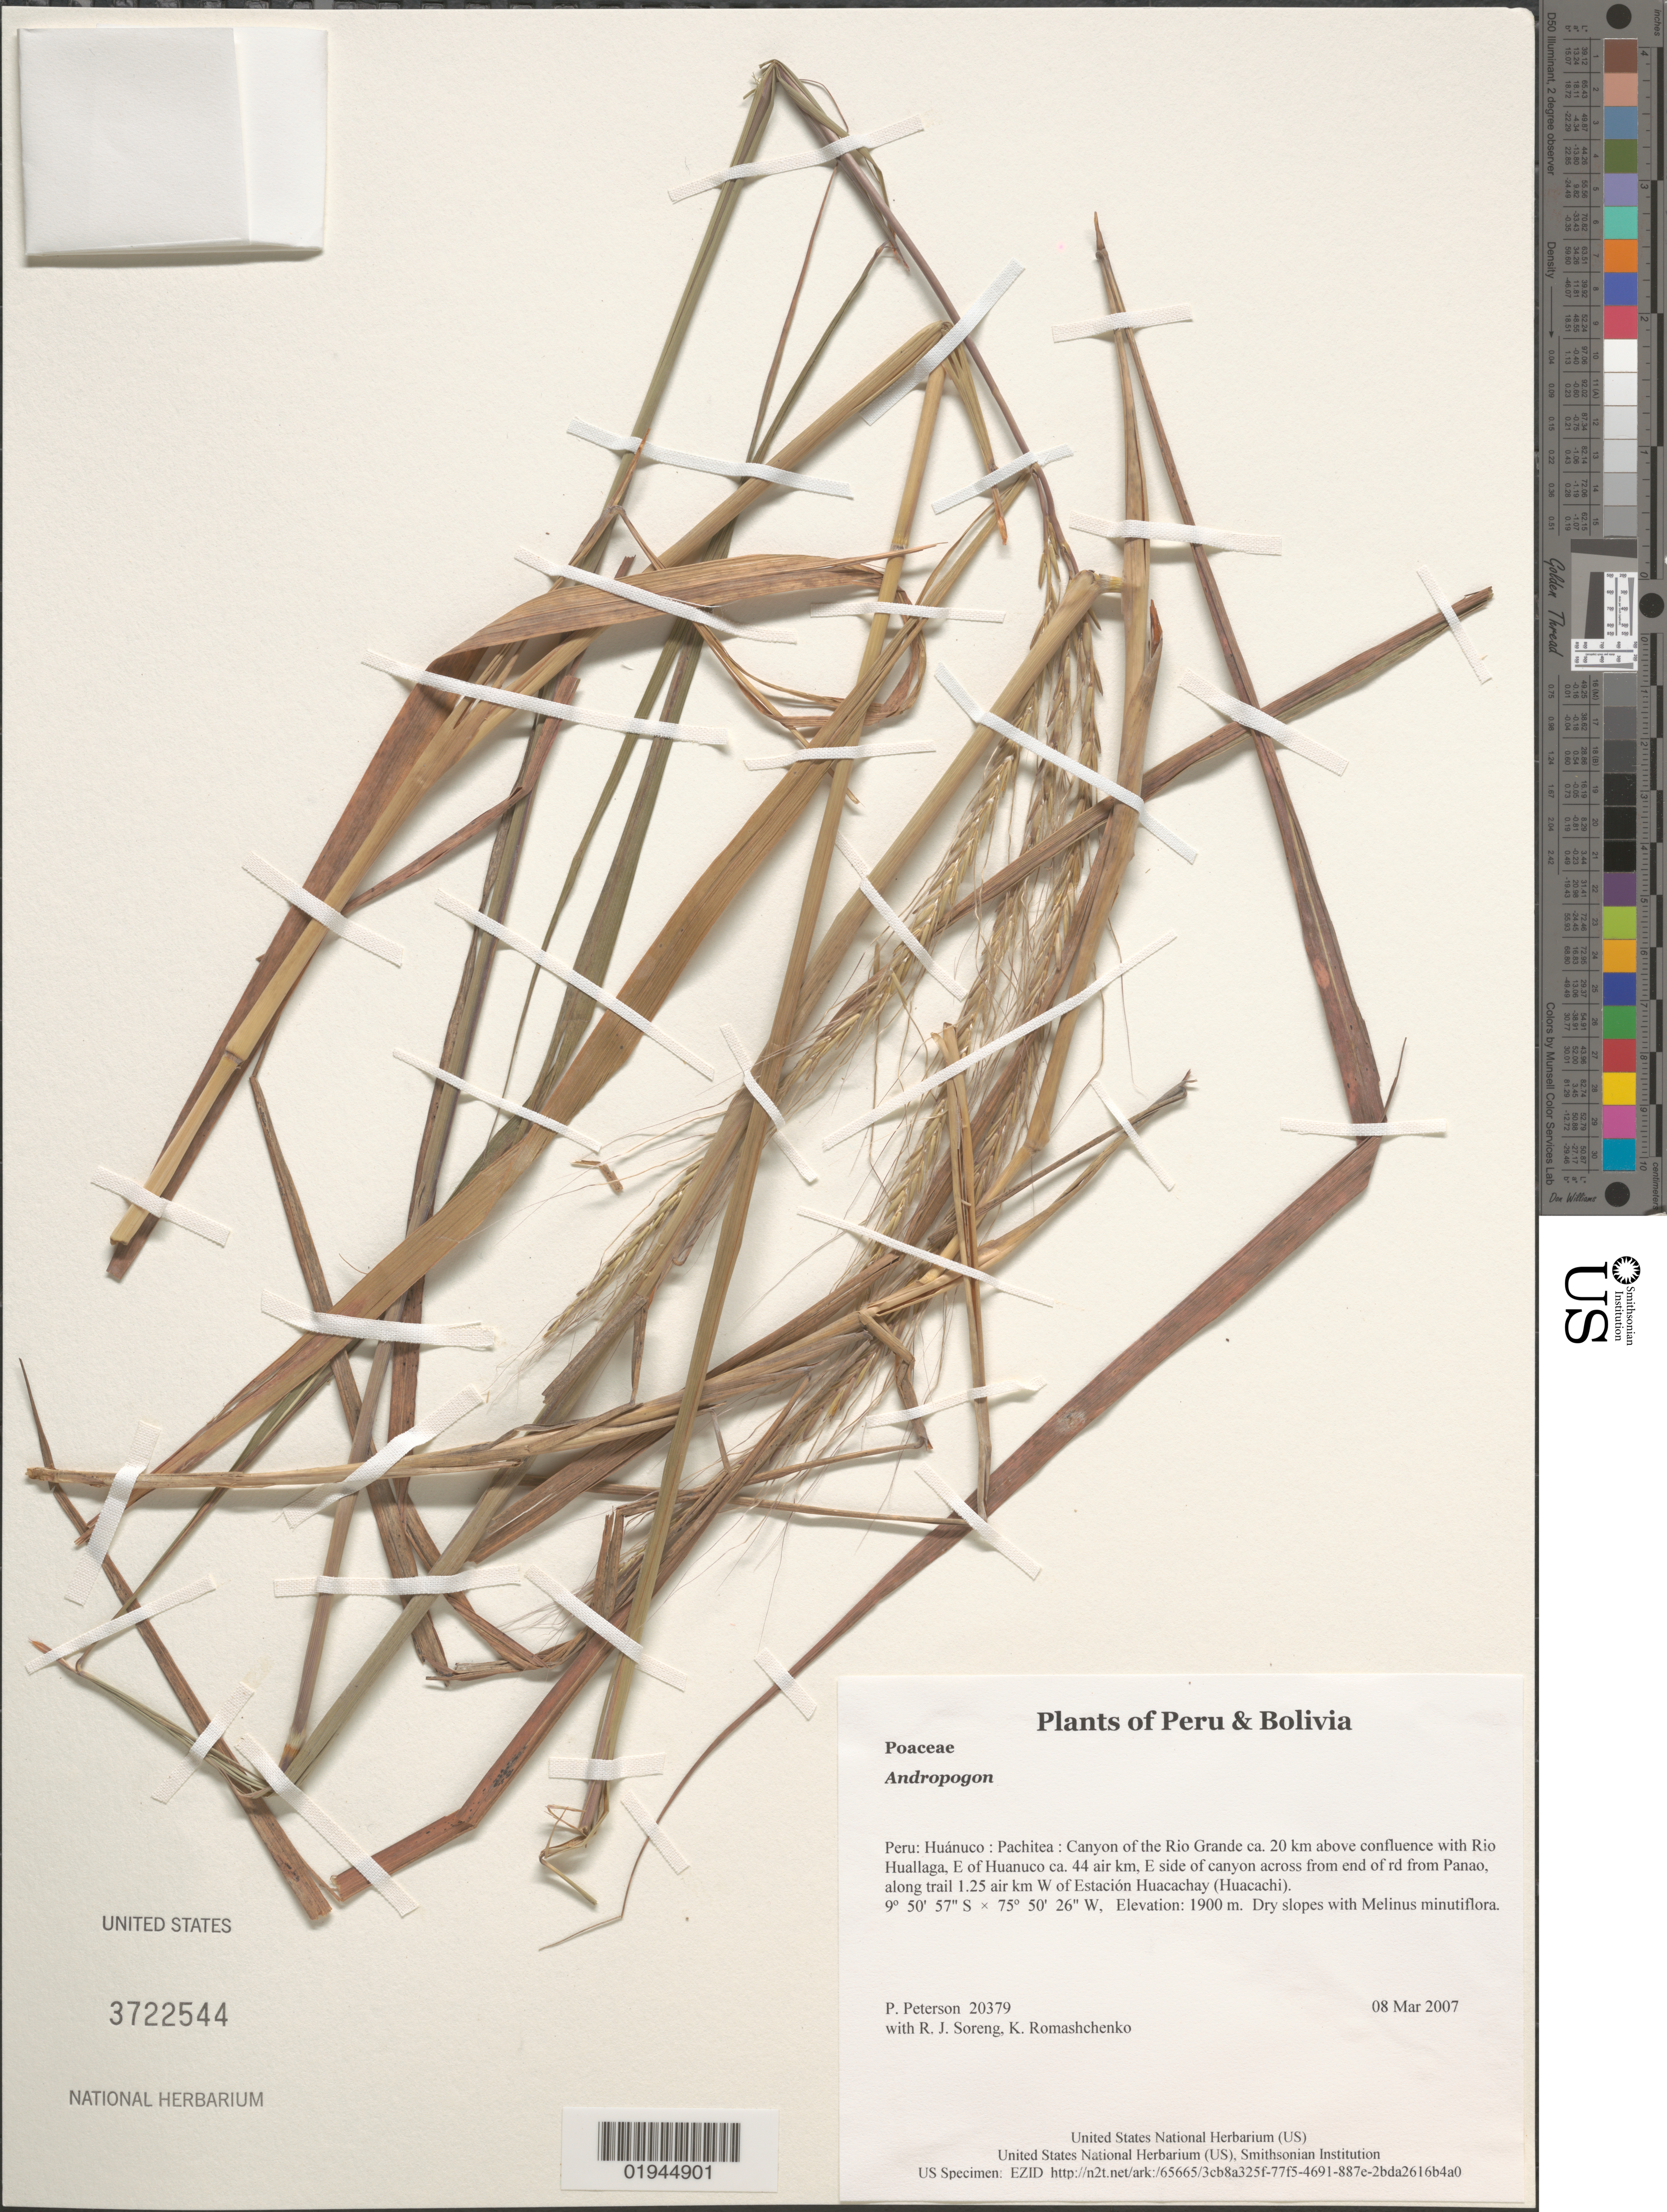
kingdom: Plantae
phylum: Tracheophyta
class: Liliopsida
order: Poales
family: Poaceae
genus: Andropogon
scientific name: Andropogon sp.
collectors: P. M. Peterson, R. J. Soreng & K. Romashchenko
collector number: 20379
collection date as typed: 08 Mar 2007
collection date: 2007-03-08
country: Peru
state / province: Huánuco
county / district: Pachitea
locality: Canyon of the Rio Grande ca. 20 km above confluence with Rio Huallaga, E of Huanuco ca. 44 air km, E side of canyon across from end of rd from Panao, along trail 1.25 air km W of Estación Huacachay (Huacachi)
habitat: Dry slopes with Melinus minutiflora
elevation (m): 1900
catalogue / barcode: US 3722544